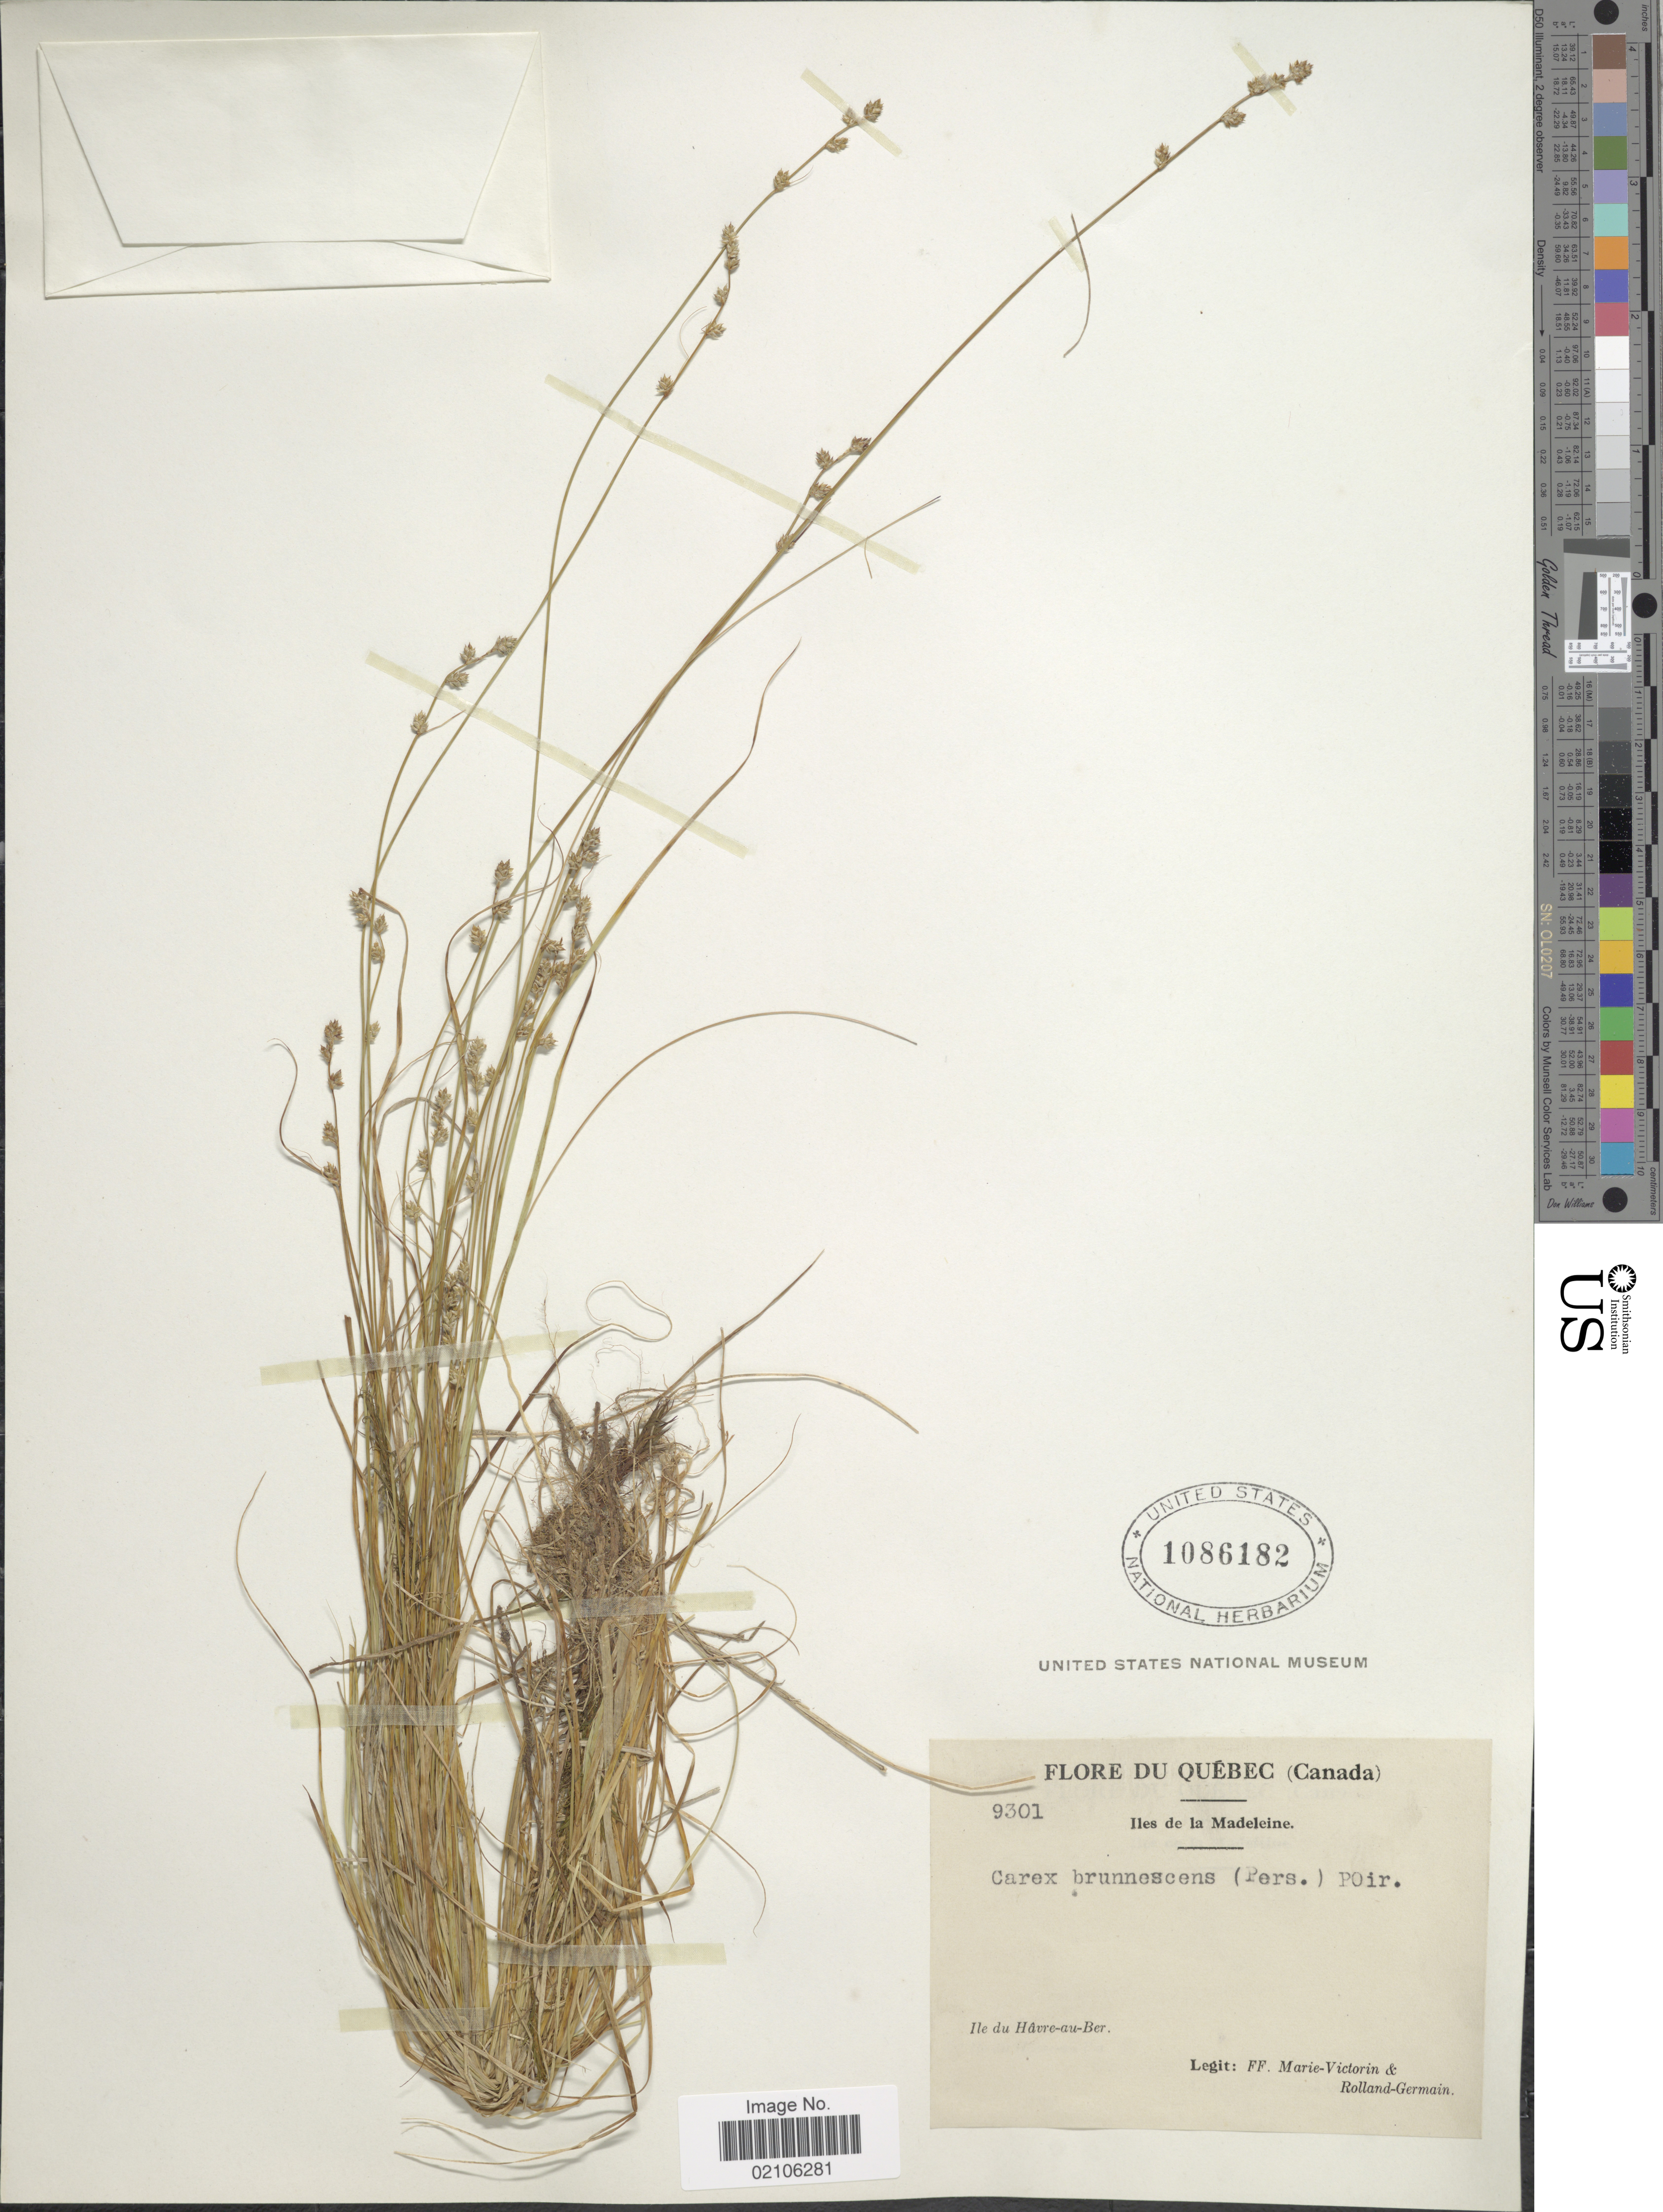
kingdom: Plantae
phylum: Tracheophyta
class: Liliopsida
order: Poales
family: Cyperaceae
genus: Carex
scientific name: Carex brunnescens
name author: (Pers.) Poir.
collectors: F. Marie-Victorin & Rolland-Germain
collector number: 9301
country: Canada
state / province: Quebec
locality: Iles de la Madeleine, Ile du Havre-au-ber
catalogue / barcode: US 1086182